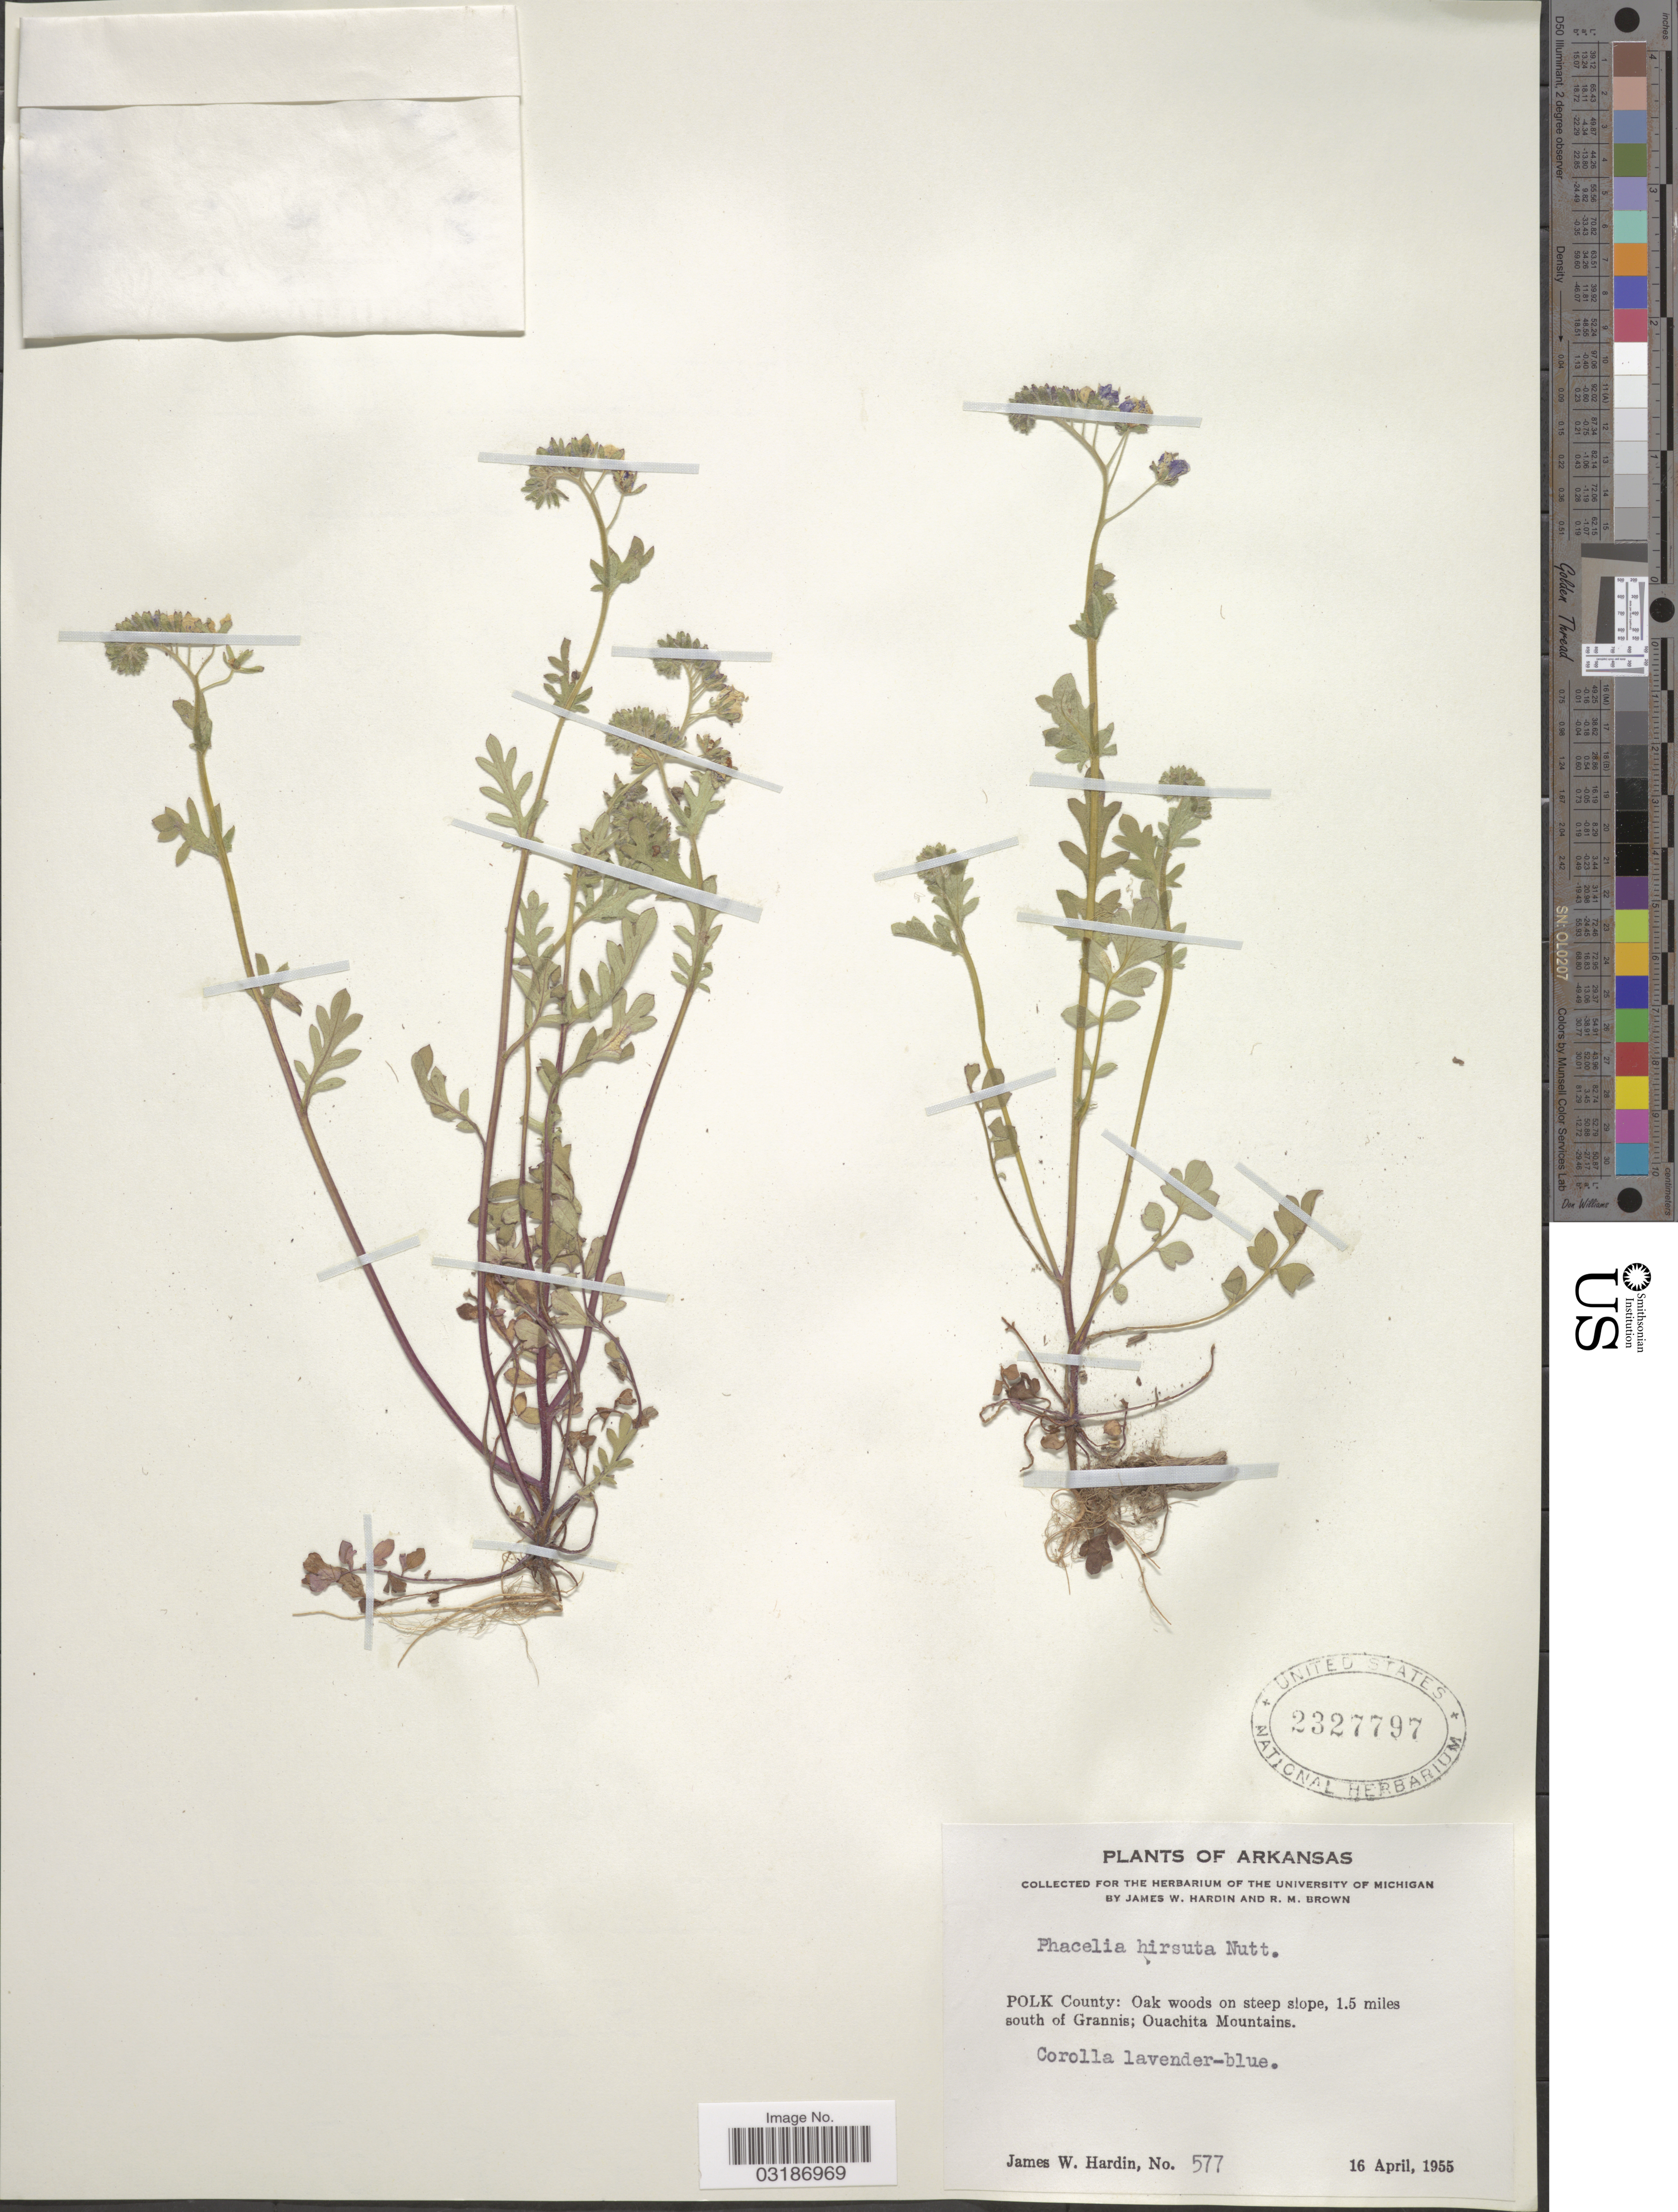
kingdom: Plantae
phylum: Tracheophyta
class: Magnoliopsida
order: Boraginales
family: Hydrophyllaceae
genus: Phacelia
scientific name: Phacelia hirsuta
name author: Nutt.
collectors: J. W. Hardin & R. Brown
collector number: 577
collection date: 1955-04-16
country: United States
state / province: Arkansas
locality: Polk County: Oak woods on steep slope, 1.5 miles south of Grannis; Ouachita Mountains.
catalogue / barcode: US 2327797